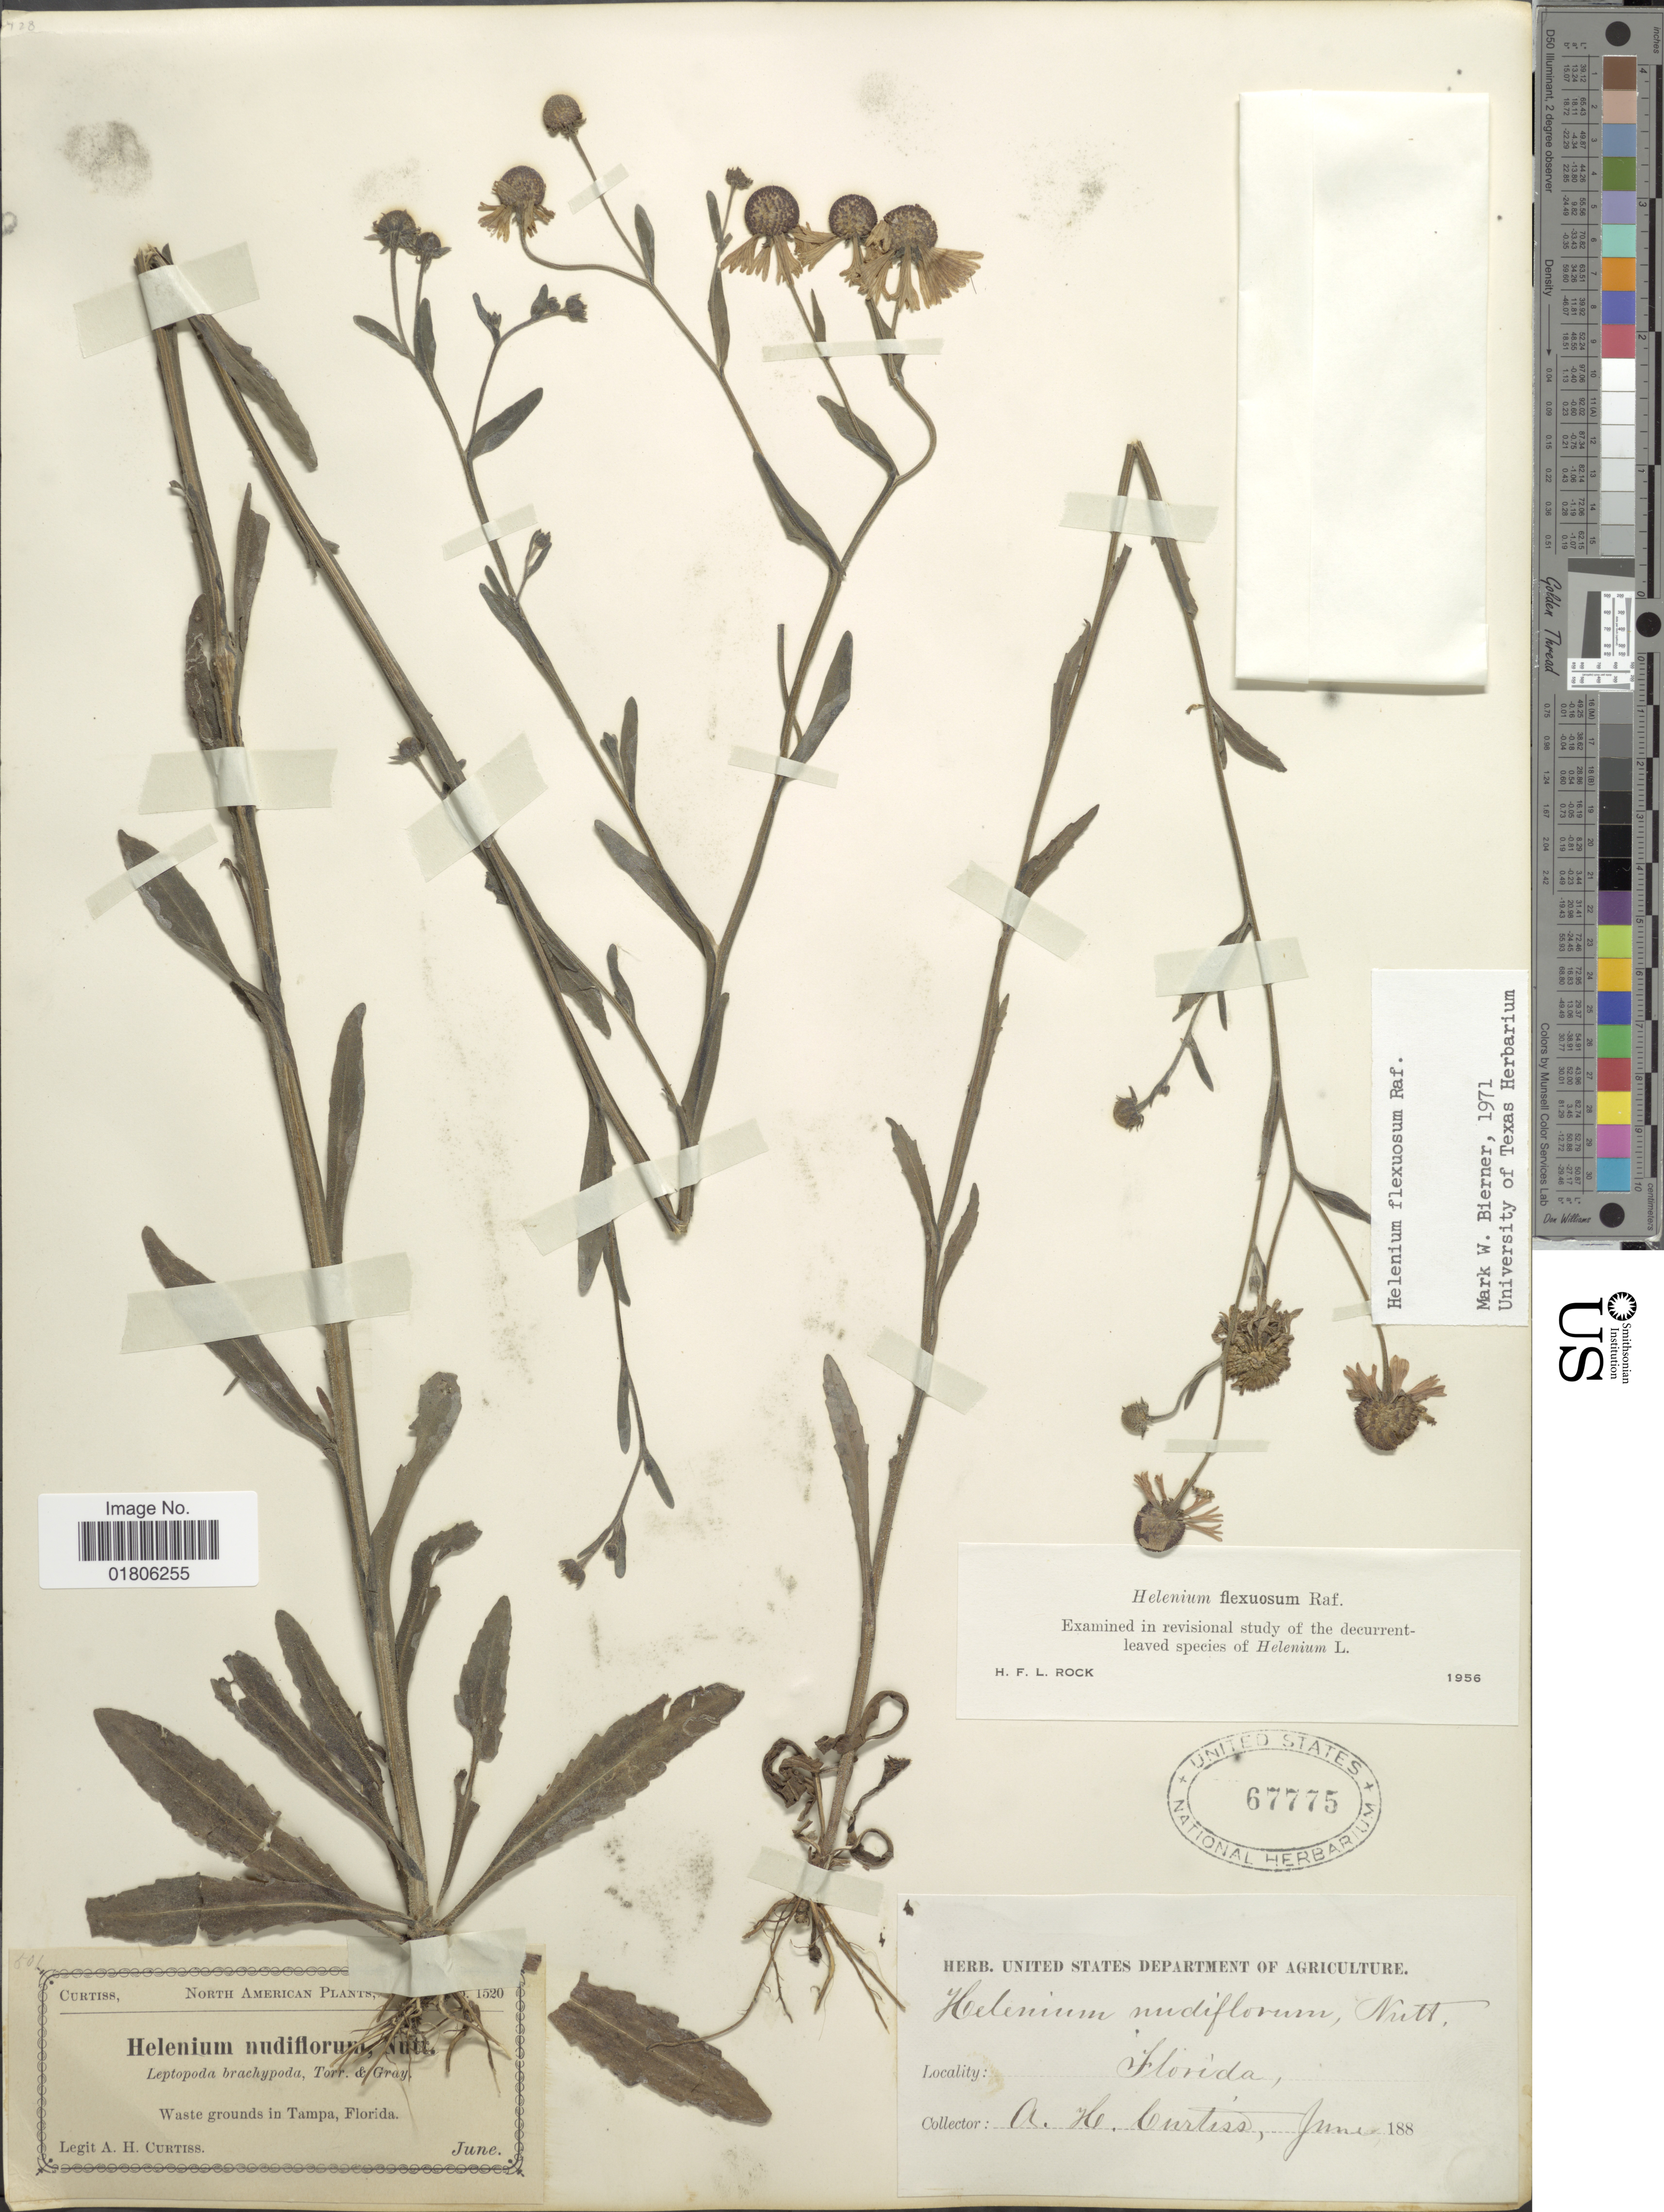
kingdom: Plantae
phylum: Tracheophyta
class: Magnoliopsida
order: Asterales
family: Asteraceae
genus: Helenium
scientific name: Helenium flexuosum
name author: Raf.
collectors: A. H. Curtiss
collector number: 1520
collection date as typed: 188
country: United States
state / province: Florida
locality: Tampa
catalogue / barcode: US 67775